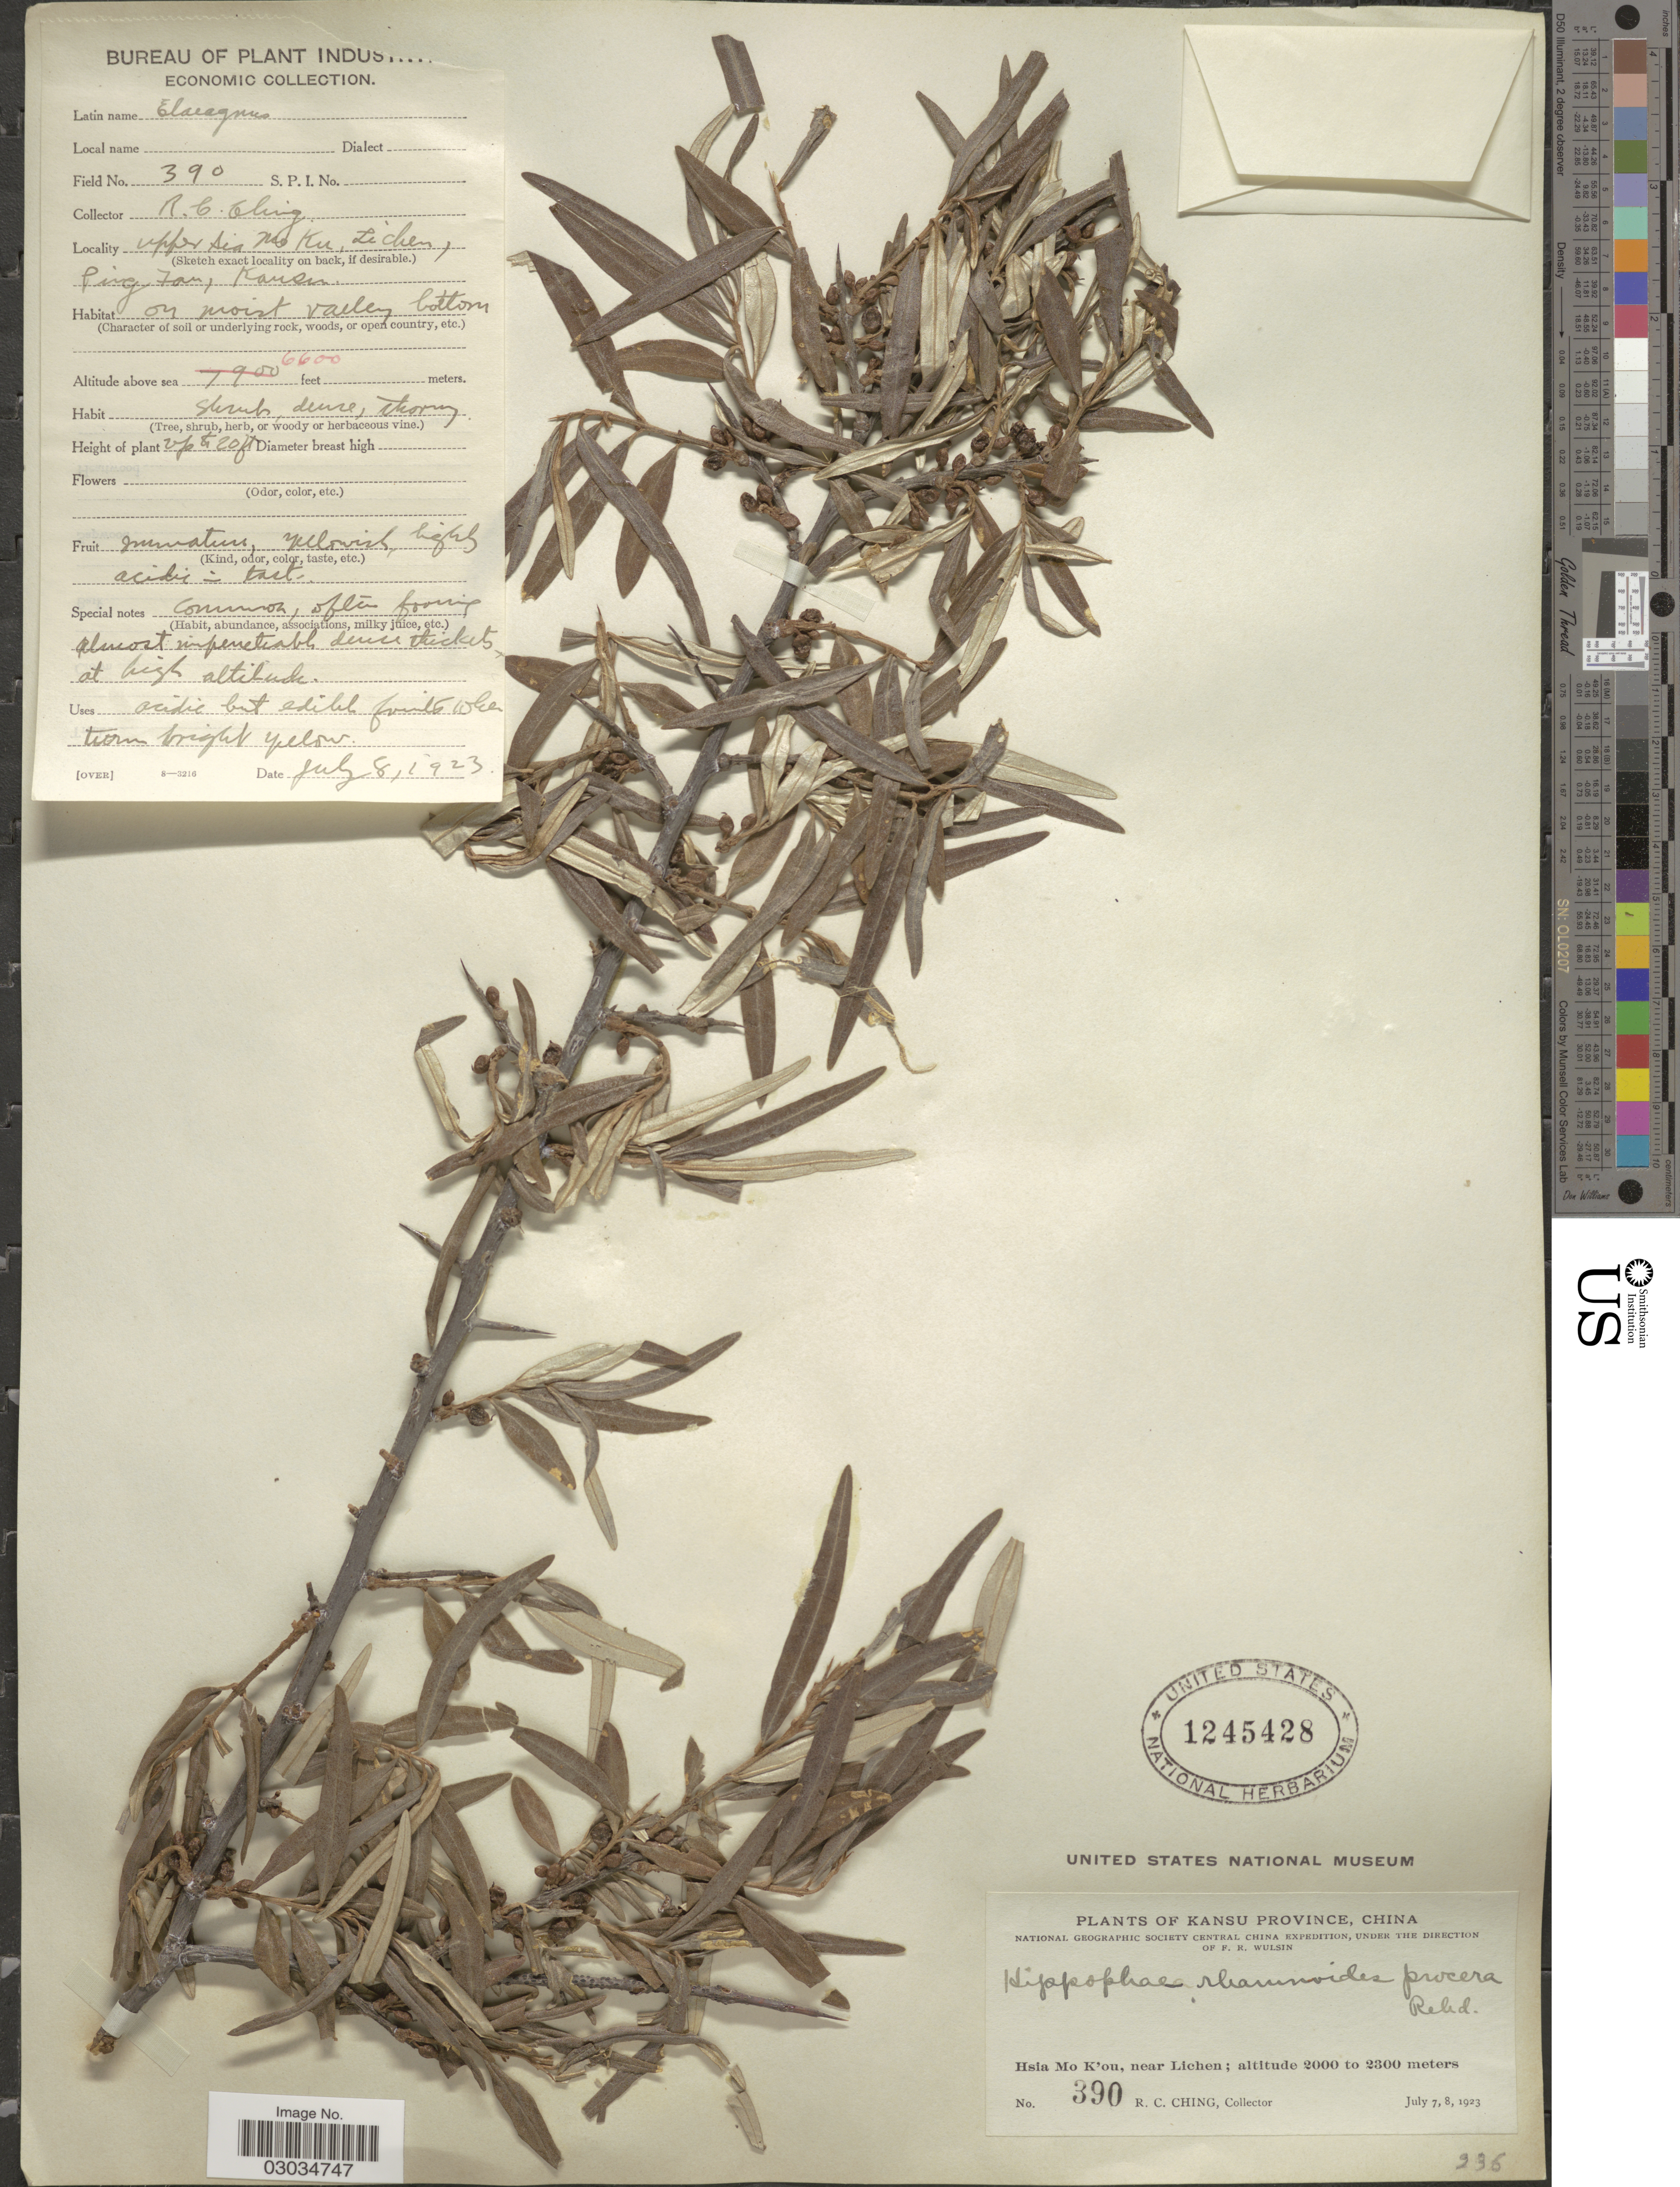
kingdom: Plantae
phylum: Tracheophyta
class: Magnoliopsida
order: Rosales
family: Elaeagnaceae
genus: Hippophae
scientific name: Hippophae rhamnoides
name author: L.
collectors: R. C. Ching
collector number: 390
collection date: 1923-07-08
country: China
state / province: Gansu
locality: Kansu Province, Upper Hsia Mo K'ou, near Lichen. Ping Fan.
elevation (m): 2012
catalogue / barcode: US 1245428